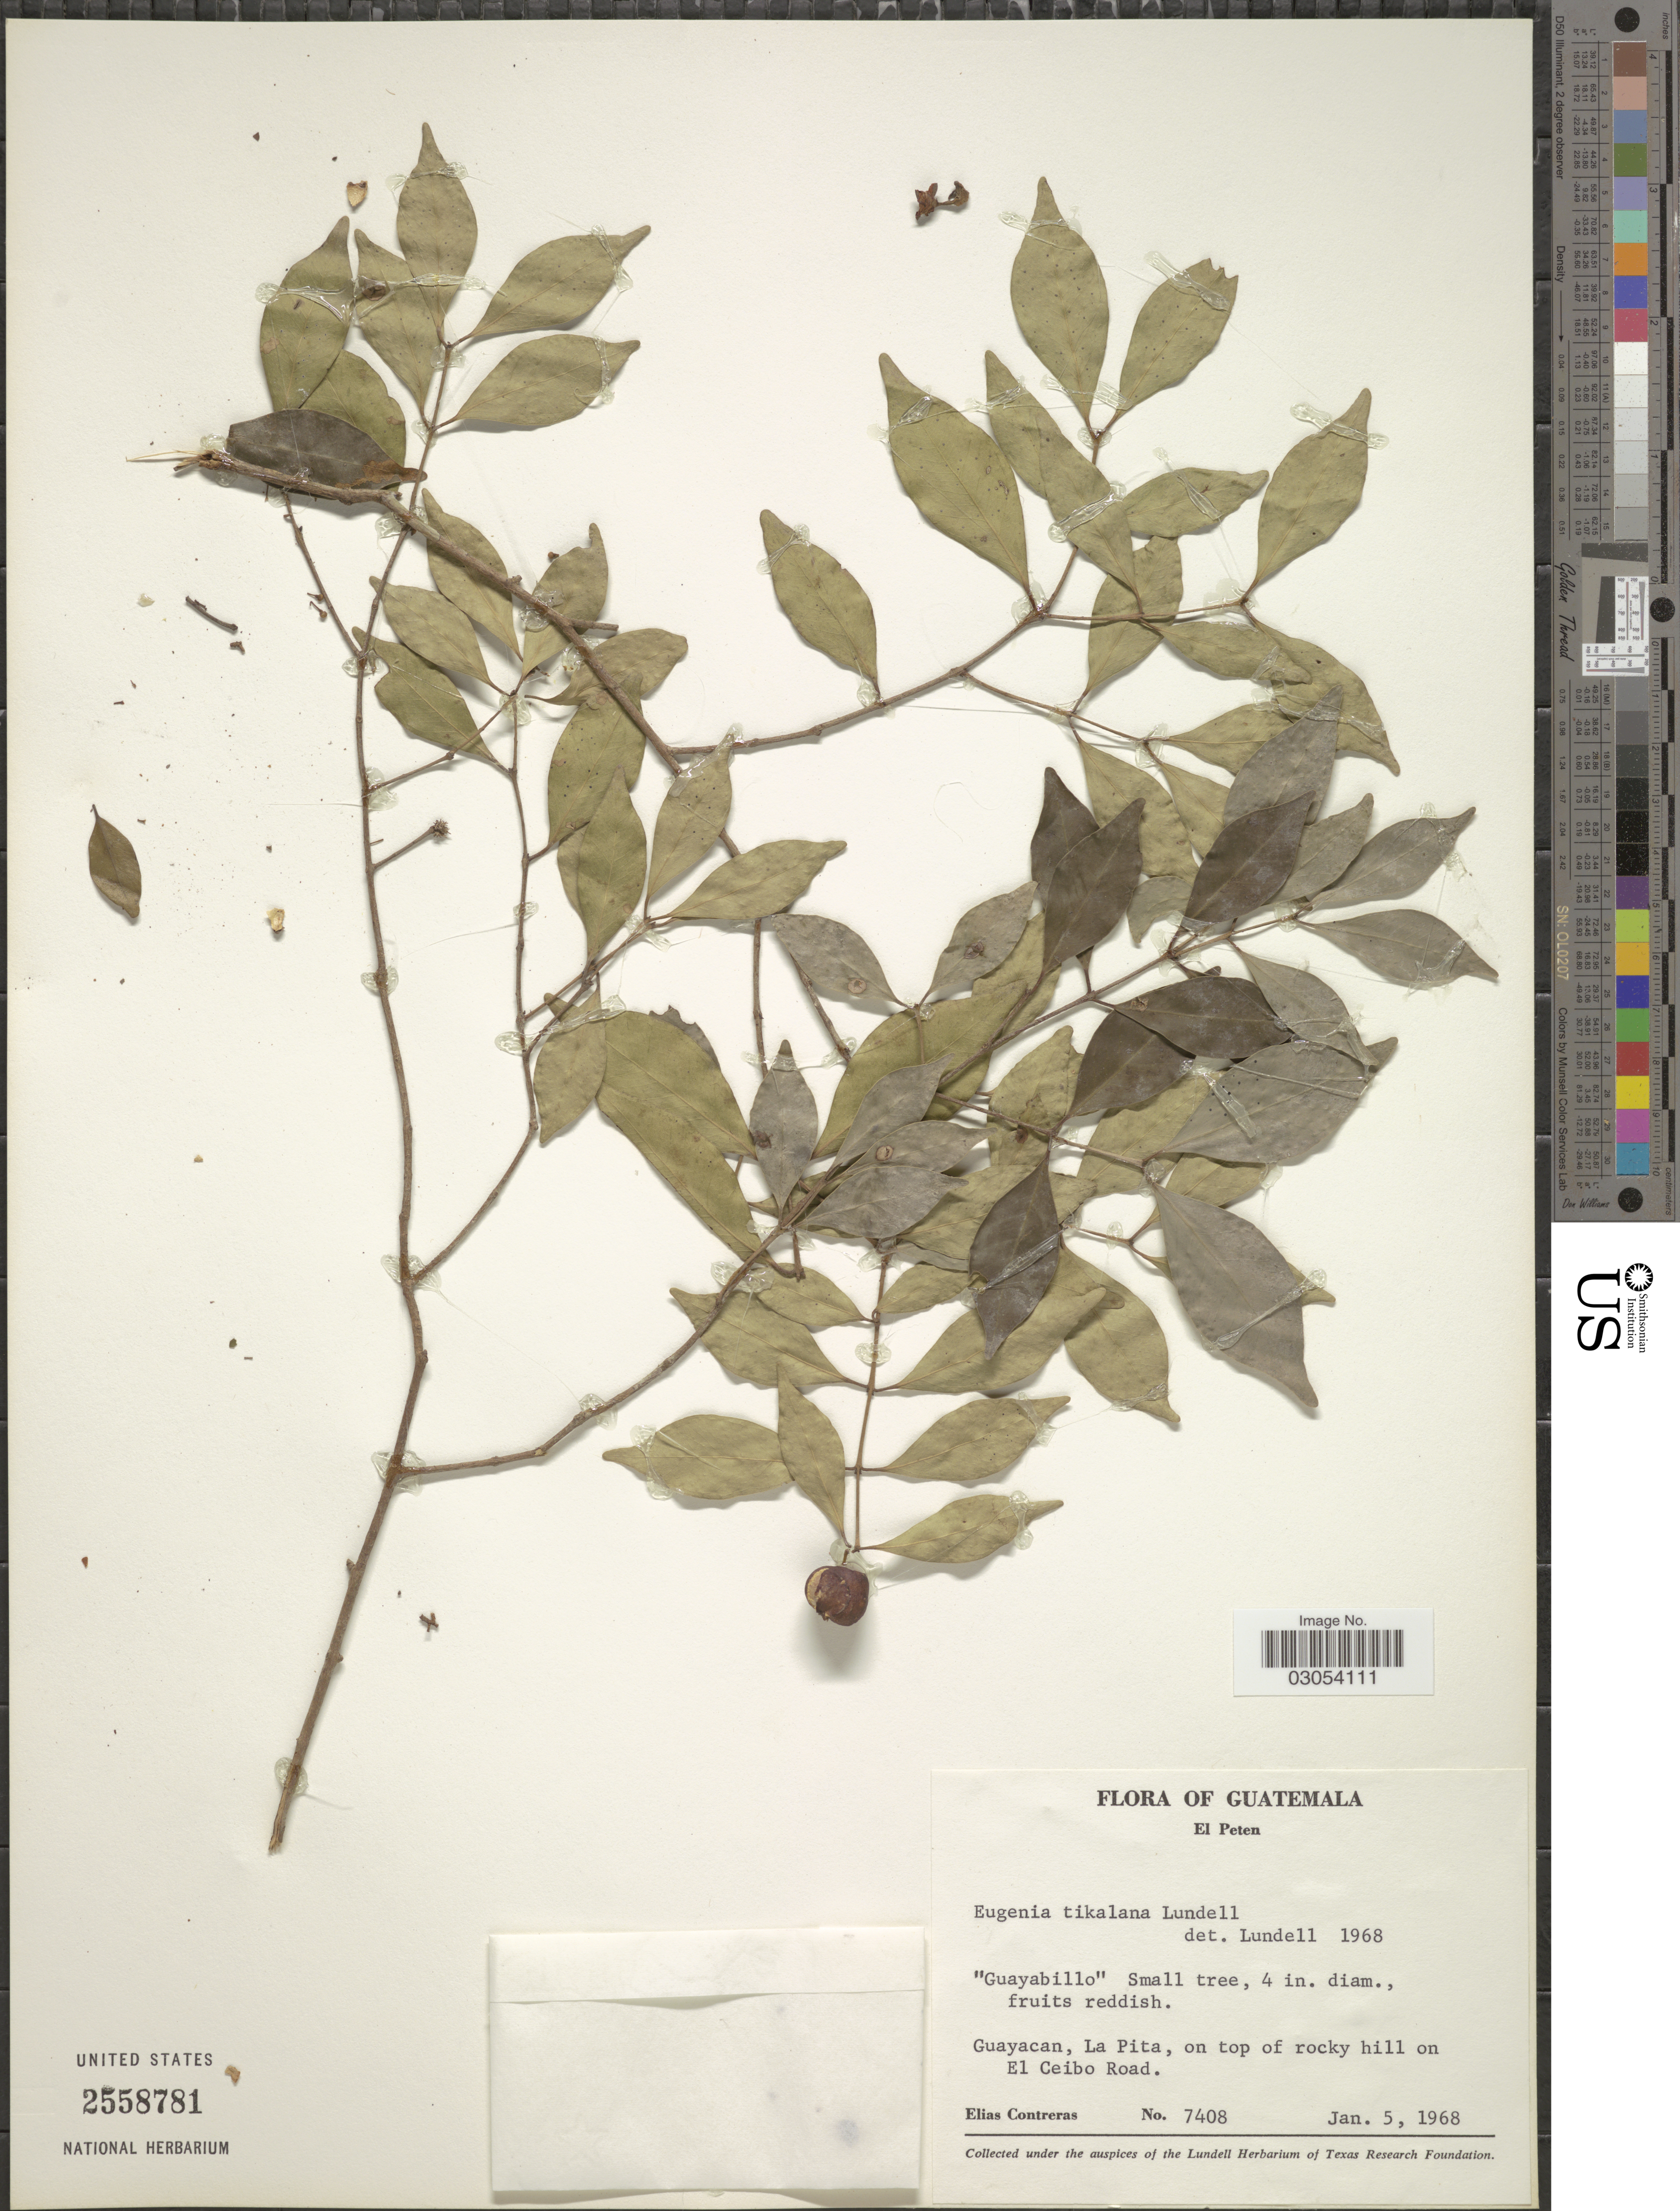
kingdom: Plantae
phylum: Tracheophyta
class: Magnoliopsida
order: Myrtales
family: Myrtaceae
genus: Eugenia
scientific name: Eugenia tikalana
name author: Lundell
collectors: E. Contreras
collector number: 7408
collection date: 1968-01-05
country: Guatemala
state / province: El Petén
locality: Guayacan, La Pita, on top of rocky hill, on El Ceibo Road.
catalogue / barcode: US 2558781